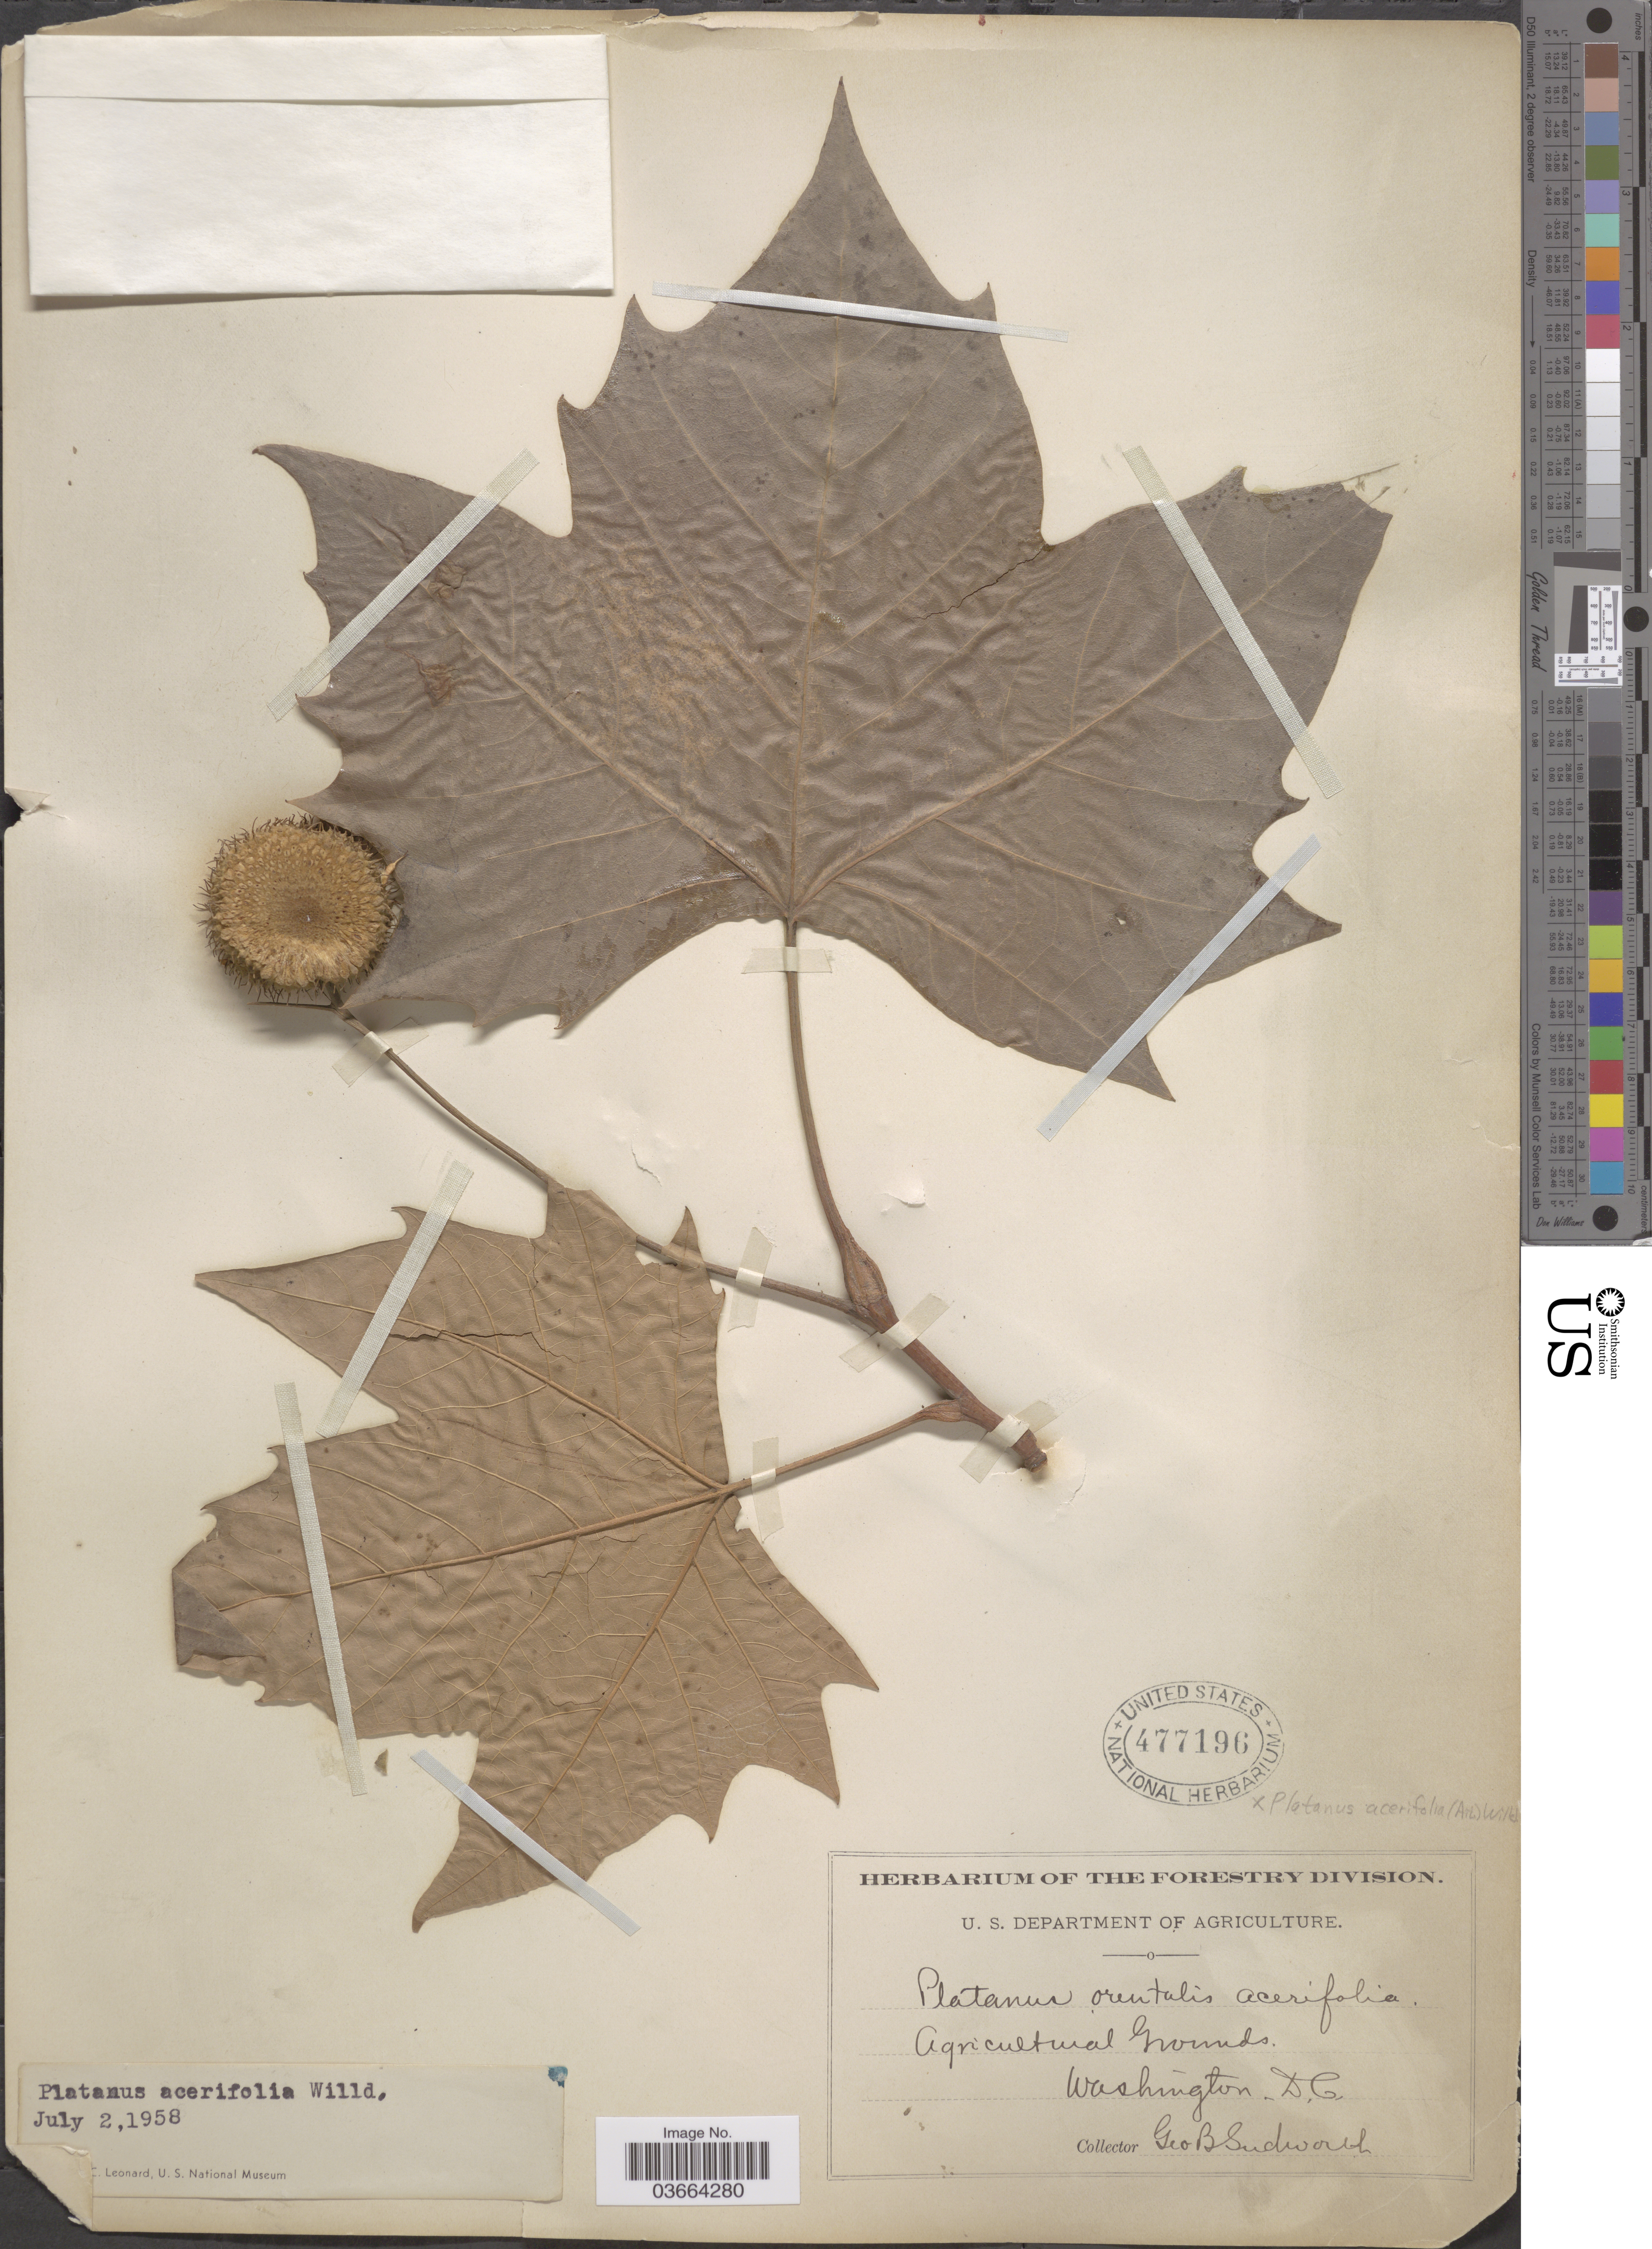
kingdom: Plantae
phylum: Tracheophyta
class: Magnoliopsida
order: Proteales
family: Platanaceae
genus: Platanus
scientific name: Platanus orientalis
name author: L.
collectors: G. B. Sudworth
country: United States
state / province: District of Columbia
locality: Agricultural Grounds. Washington D.C.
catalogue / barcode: US 477196